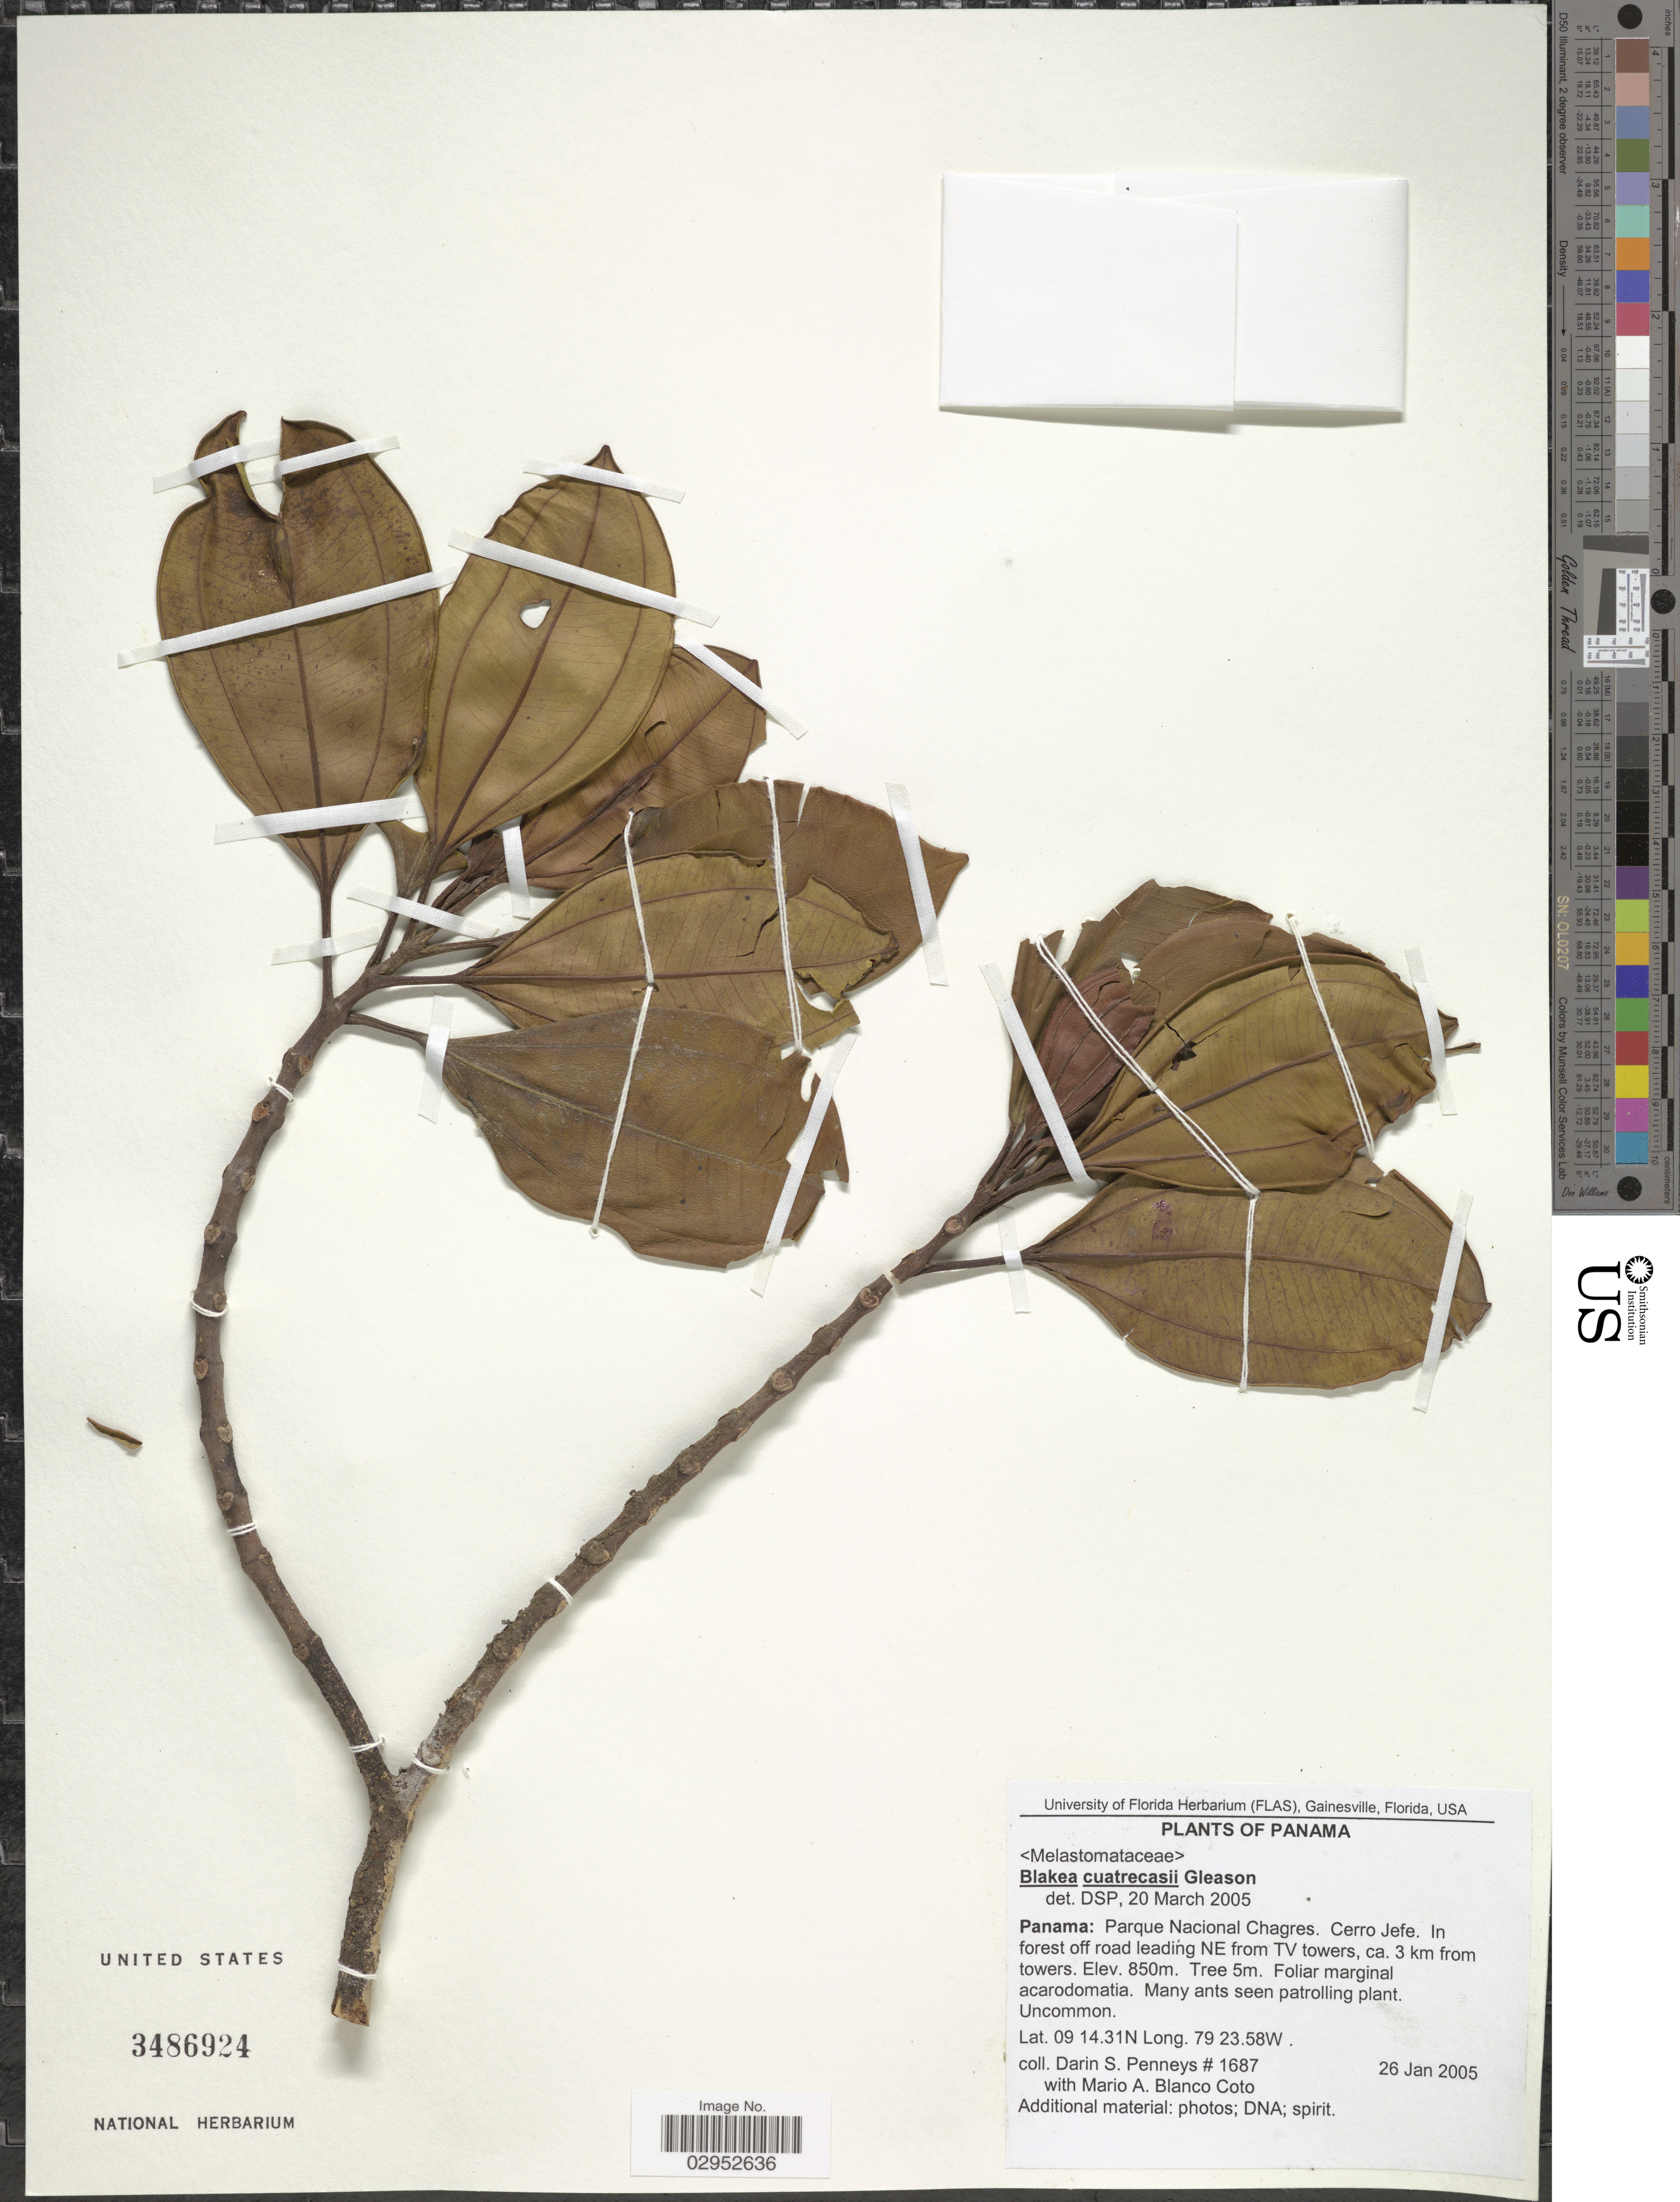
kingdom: Plantae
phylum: Tracheophyta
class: Magnoliopsida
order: Myrtales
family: Melastomataceae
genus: Blakea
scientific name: Blakea cuatrecasii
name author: Gleason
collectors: D. S. Penneys & M. Blanco Coto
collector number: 1687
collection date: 2005-01-26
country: Panama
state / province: Panamá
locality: Parque Nacional Chagres. Cerro Jefe. In forest off road leading NE from TV towers, ca. 3 km from towers.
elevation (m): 850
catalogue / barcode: US 3486924